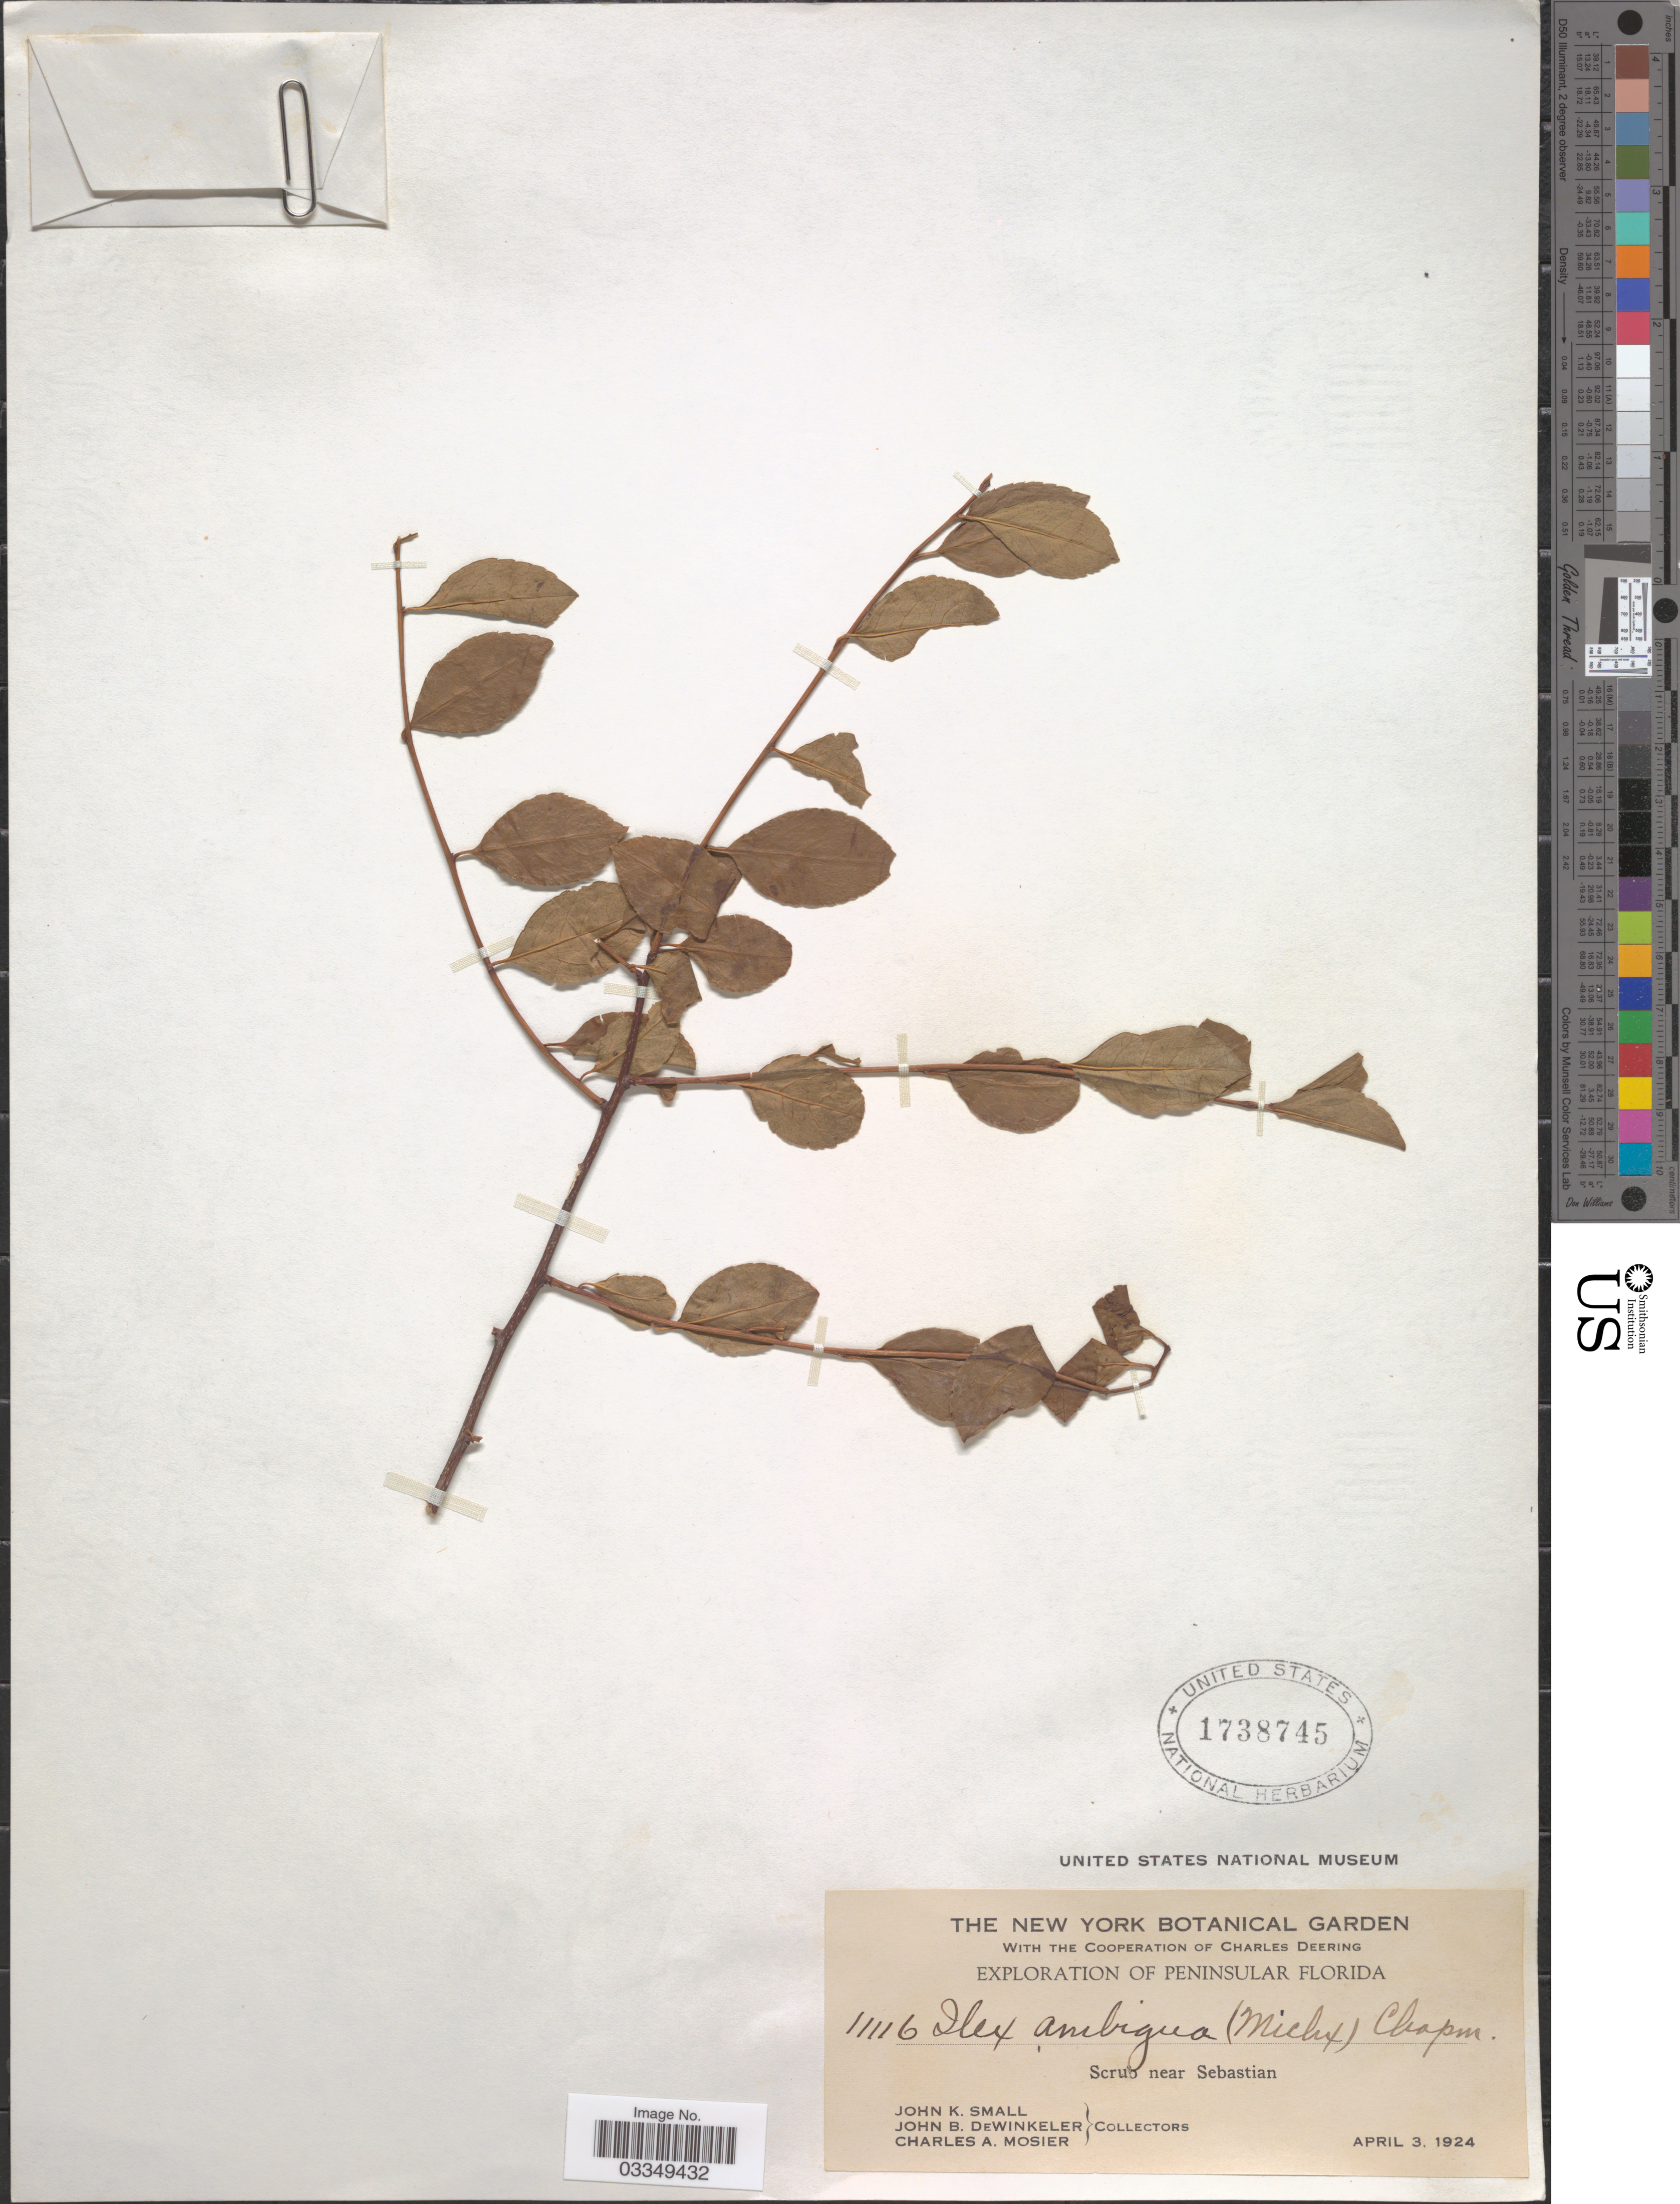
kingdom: Plantae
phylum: Tracheophyta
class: Magnoliopsida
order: Aquifoliales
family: Aquifoliaceae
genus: Ilex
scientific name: Ilex ambigua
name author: Chapm.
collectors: J. K. Small, J. B. Dewinkeler & C. A. Mosier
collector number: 11116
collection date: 1924-04-03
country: United States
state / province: Florida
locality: Scrub near Sebastian.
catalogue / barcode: US 1738745